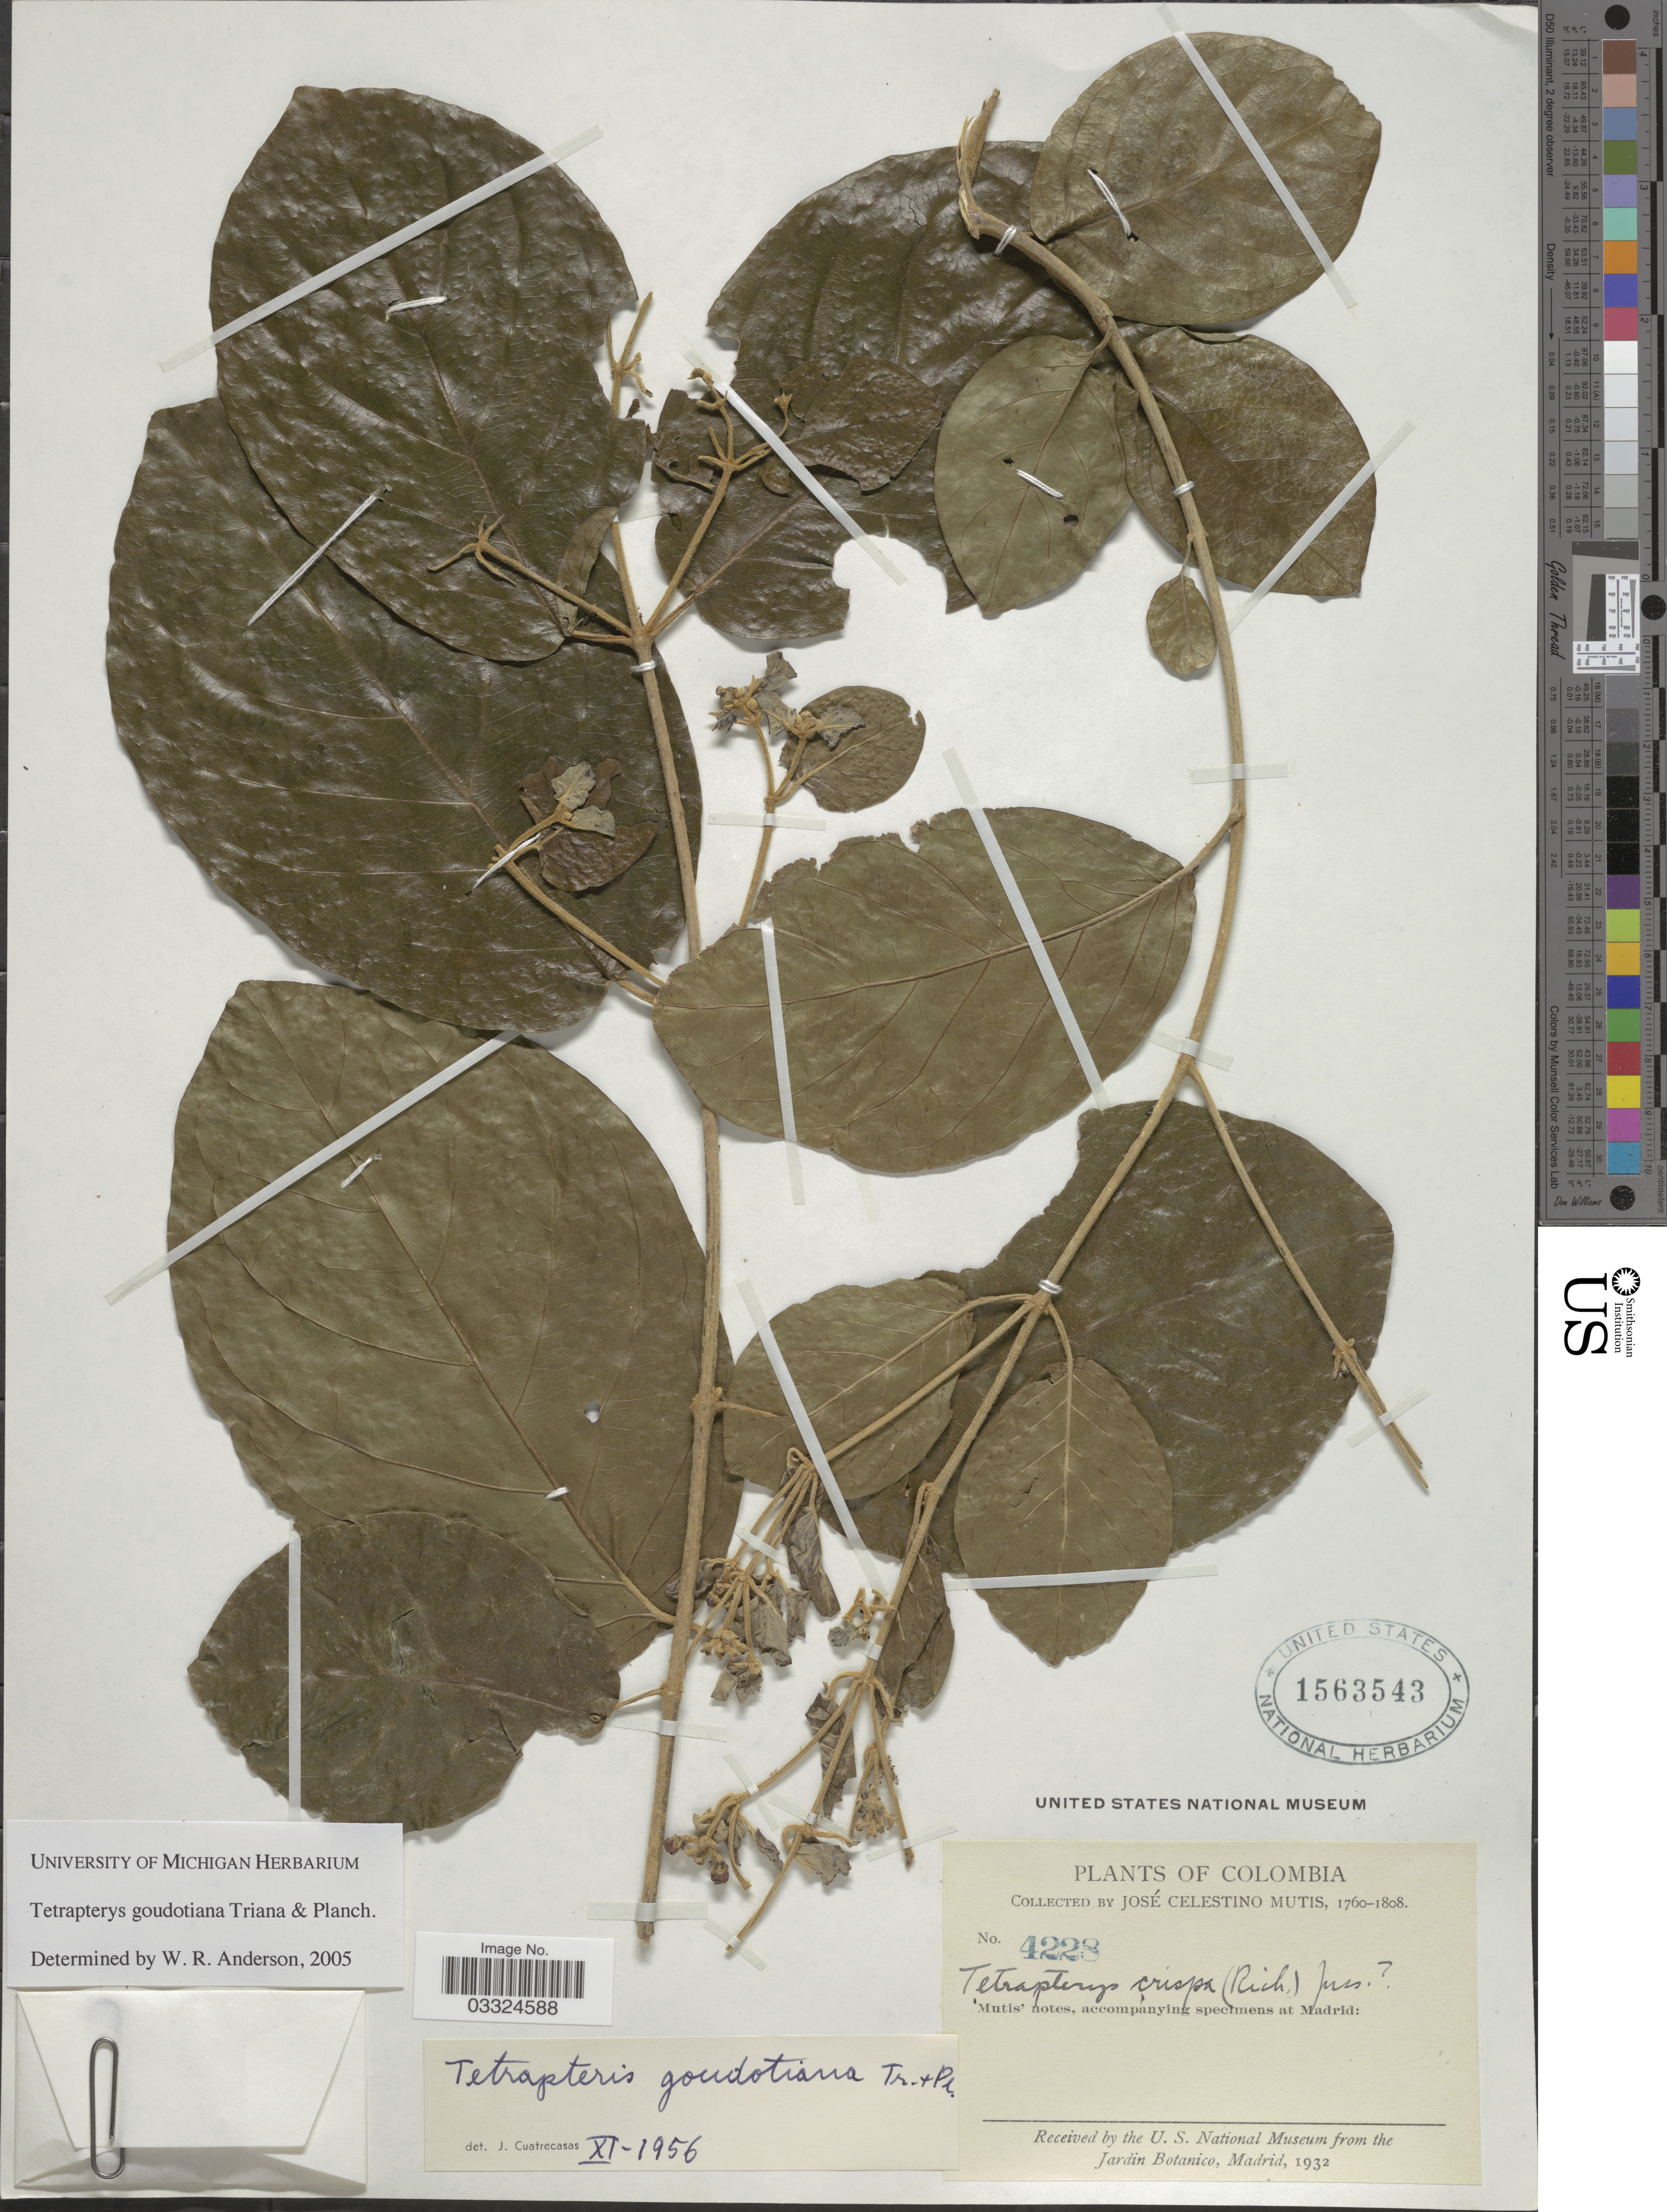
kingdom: Plantae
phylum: Tracheophyta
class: Magnoliopsida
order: Malpighiales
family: Malpighiaceae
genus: Tetrapterys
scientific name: Tetrapterys goudotiana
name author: Triana & Planch.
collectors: J. C. B. Mutis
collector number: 4228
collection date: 1760/1808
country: Colombia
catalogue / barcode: US 1563543